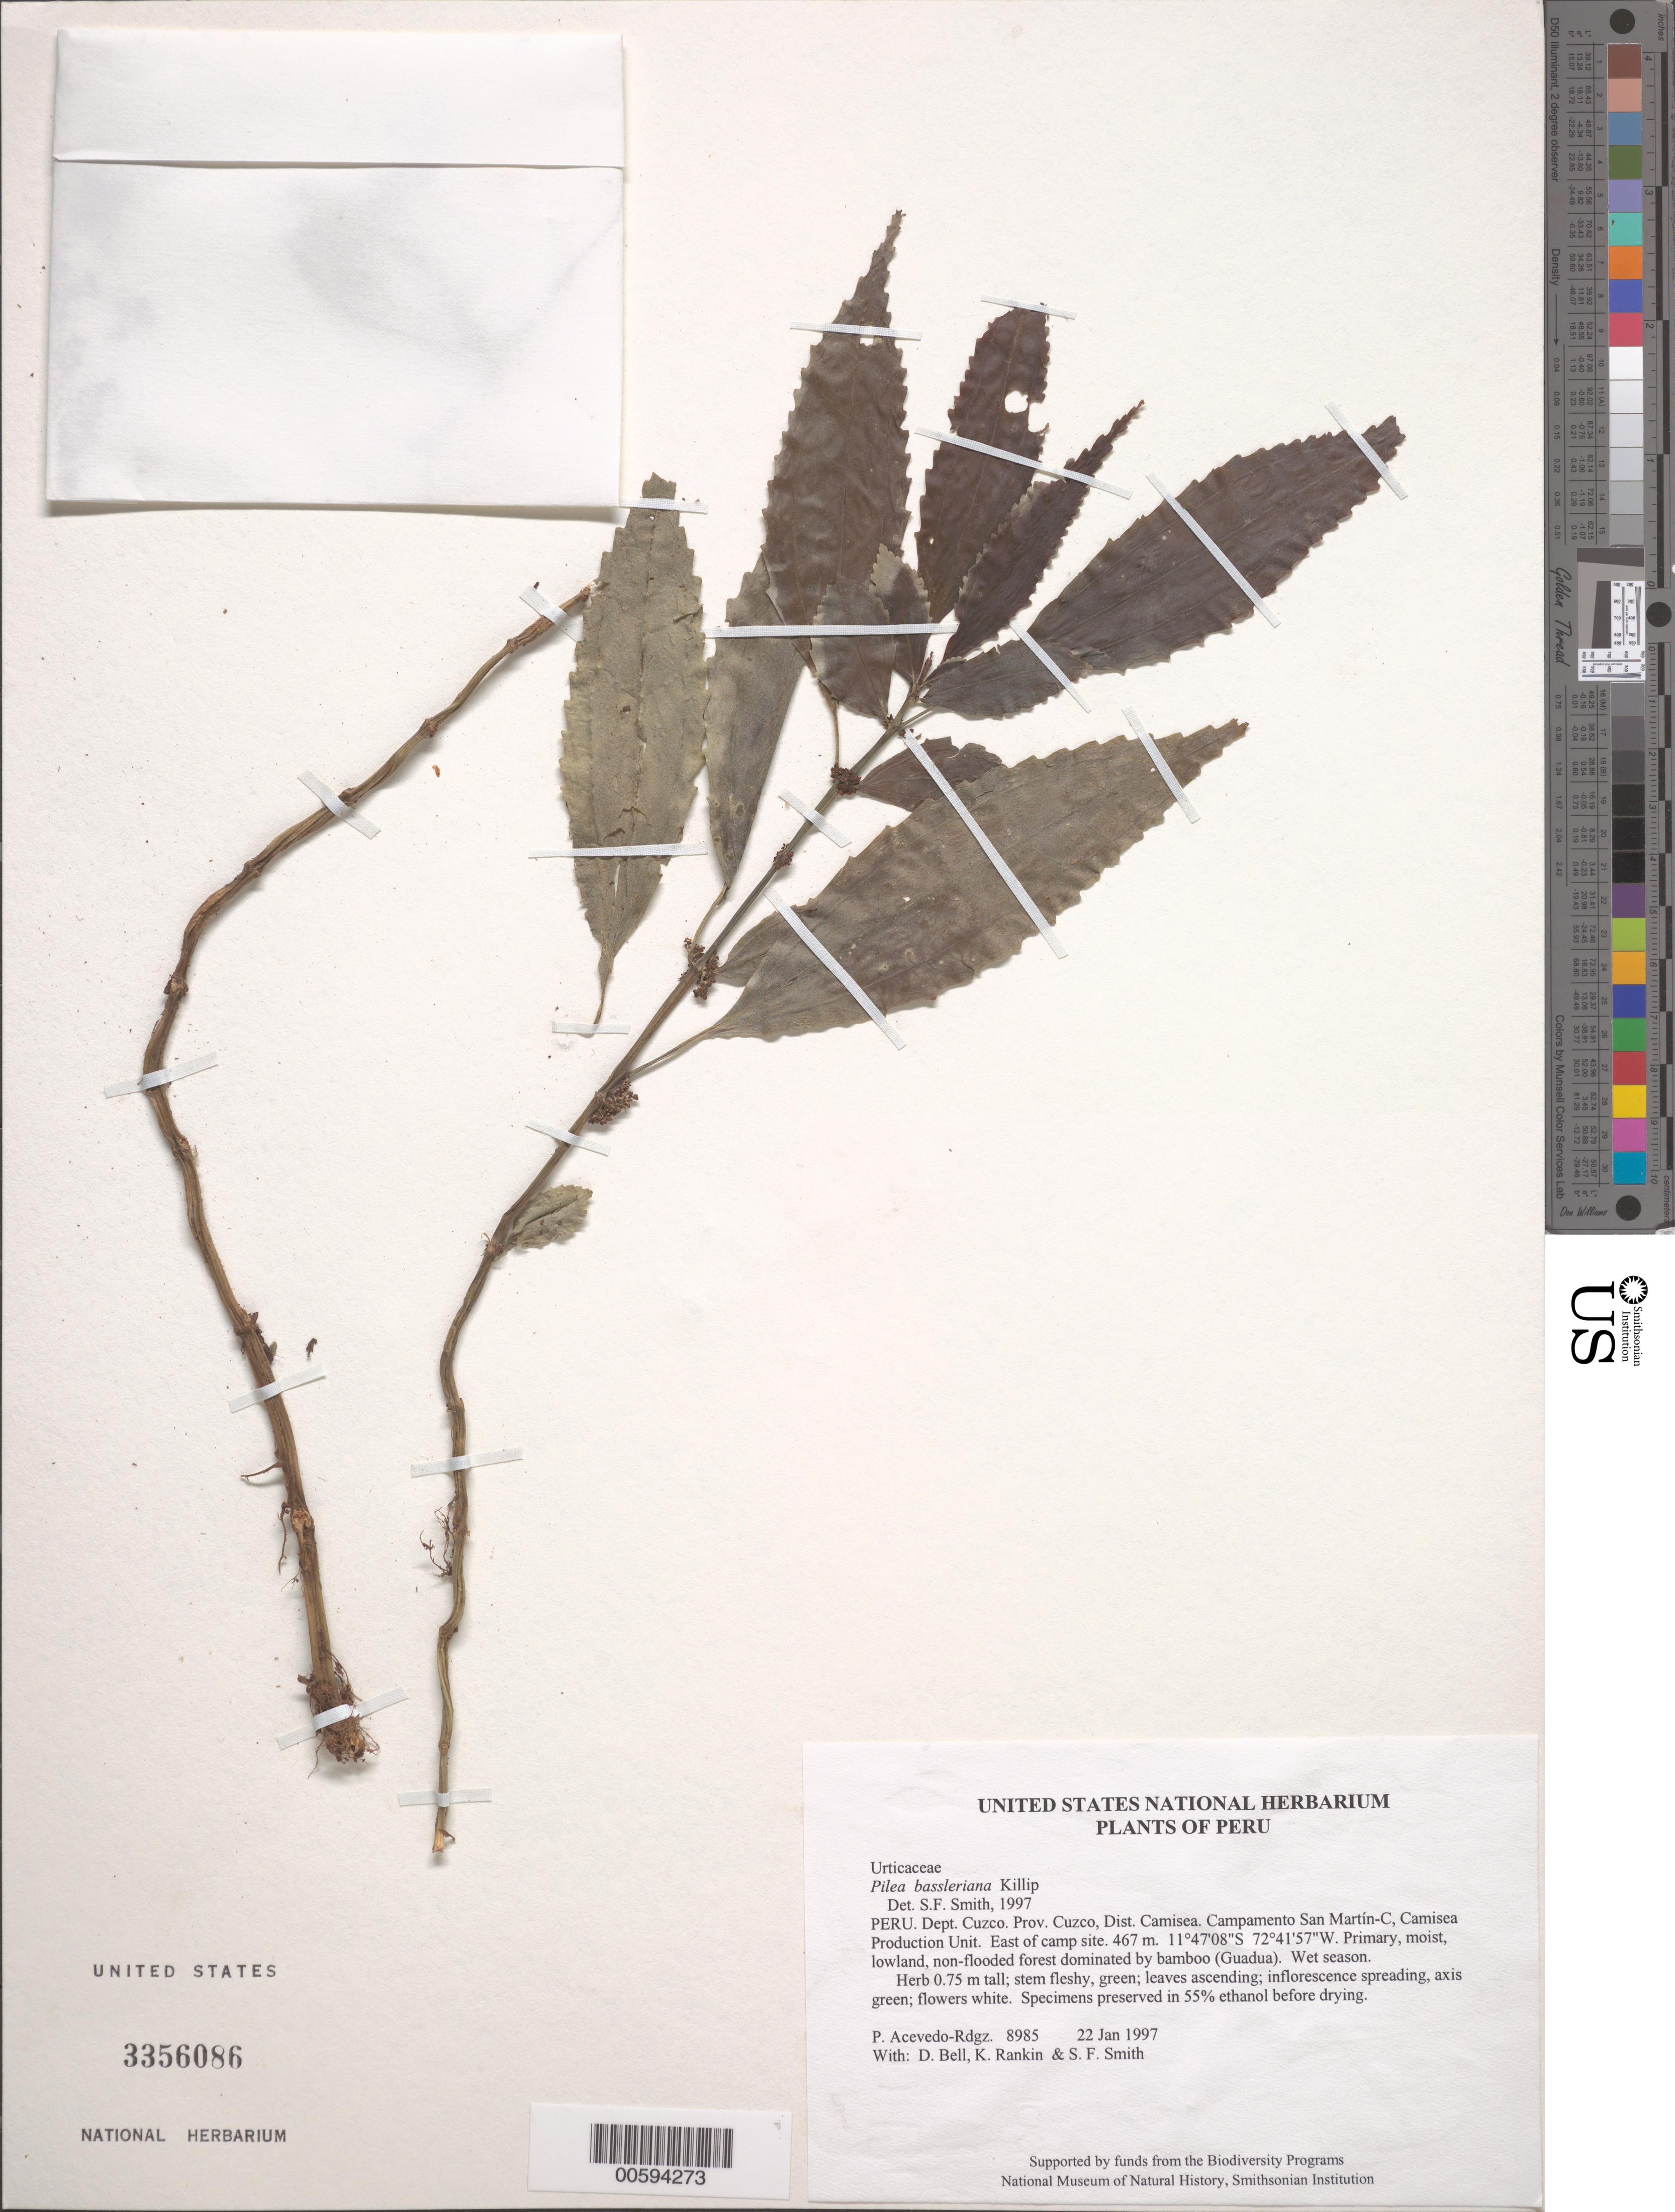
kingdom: Plantae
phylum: Tracheophyta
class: Magnoliopsida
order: Rosales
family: Urticaceae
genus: Pilea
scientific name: Pilea bassleriana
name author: Killip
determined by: Smith, Stephen F., (US), NMNH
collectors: P. Acevedo-Rodr., D. A. Bell, K. B. Rankin & S.F. Smith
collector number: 8985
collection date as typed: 22 Jan 1997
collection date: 1997-01-22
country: Peru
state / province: Cusco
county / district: Cusco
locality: Districto Camisea, Campamento San Martín-C, Camisea Production Unit. East of camp site.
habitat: Primary, moist, lowland, non-flooded forest dominated by bamboo (Guadua). Wet season.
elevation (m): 467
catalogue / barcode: US 3356086